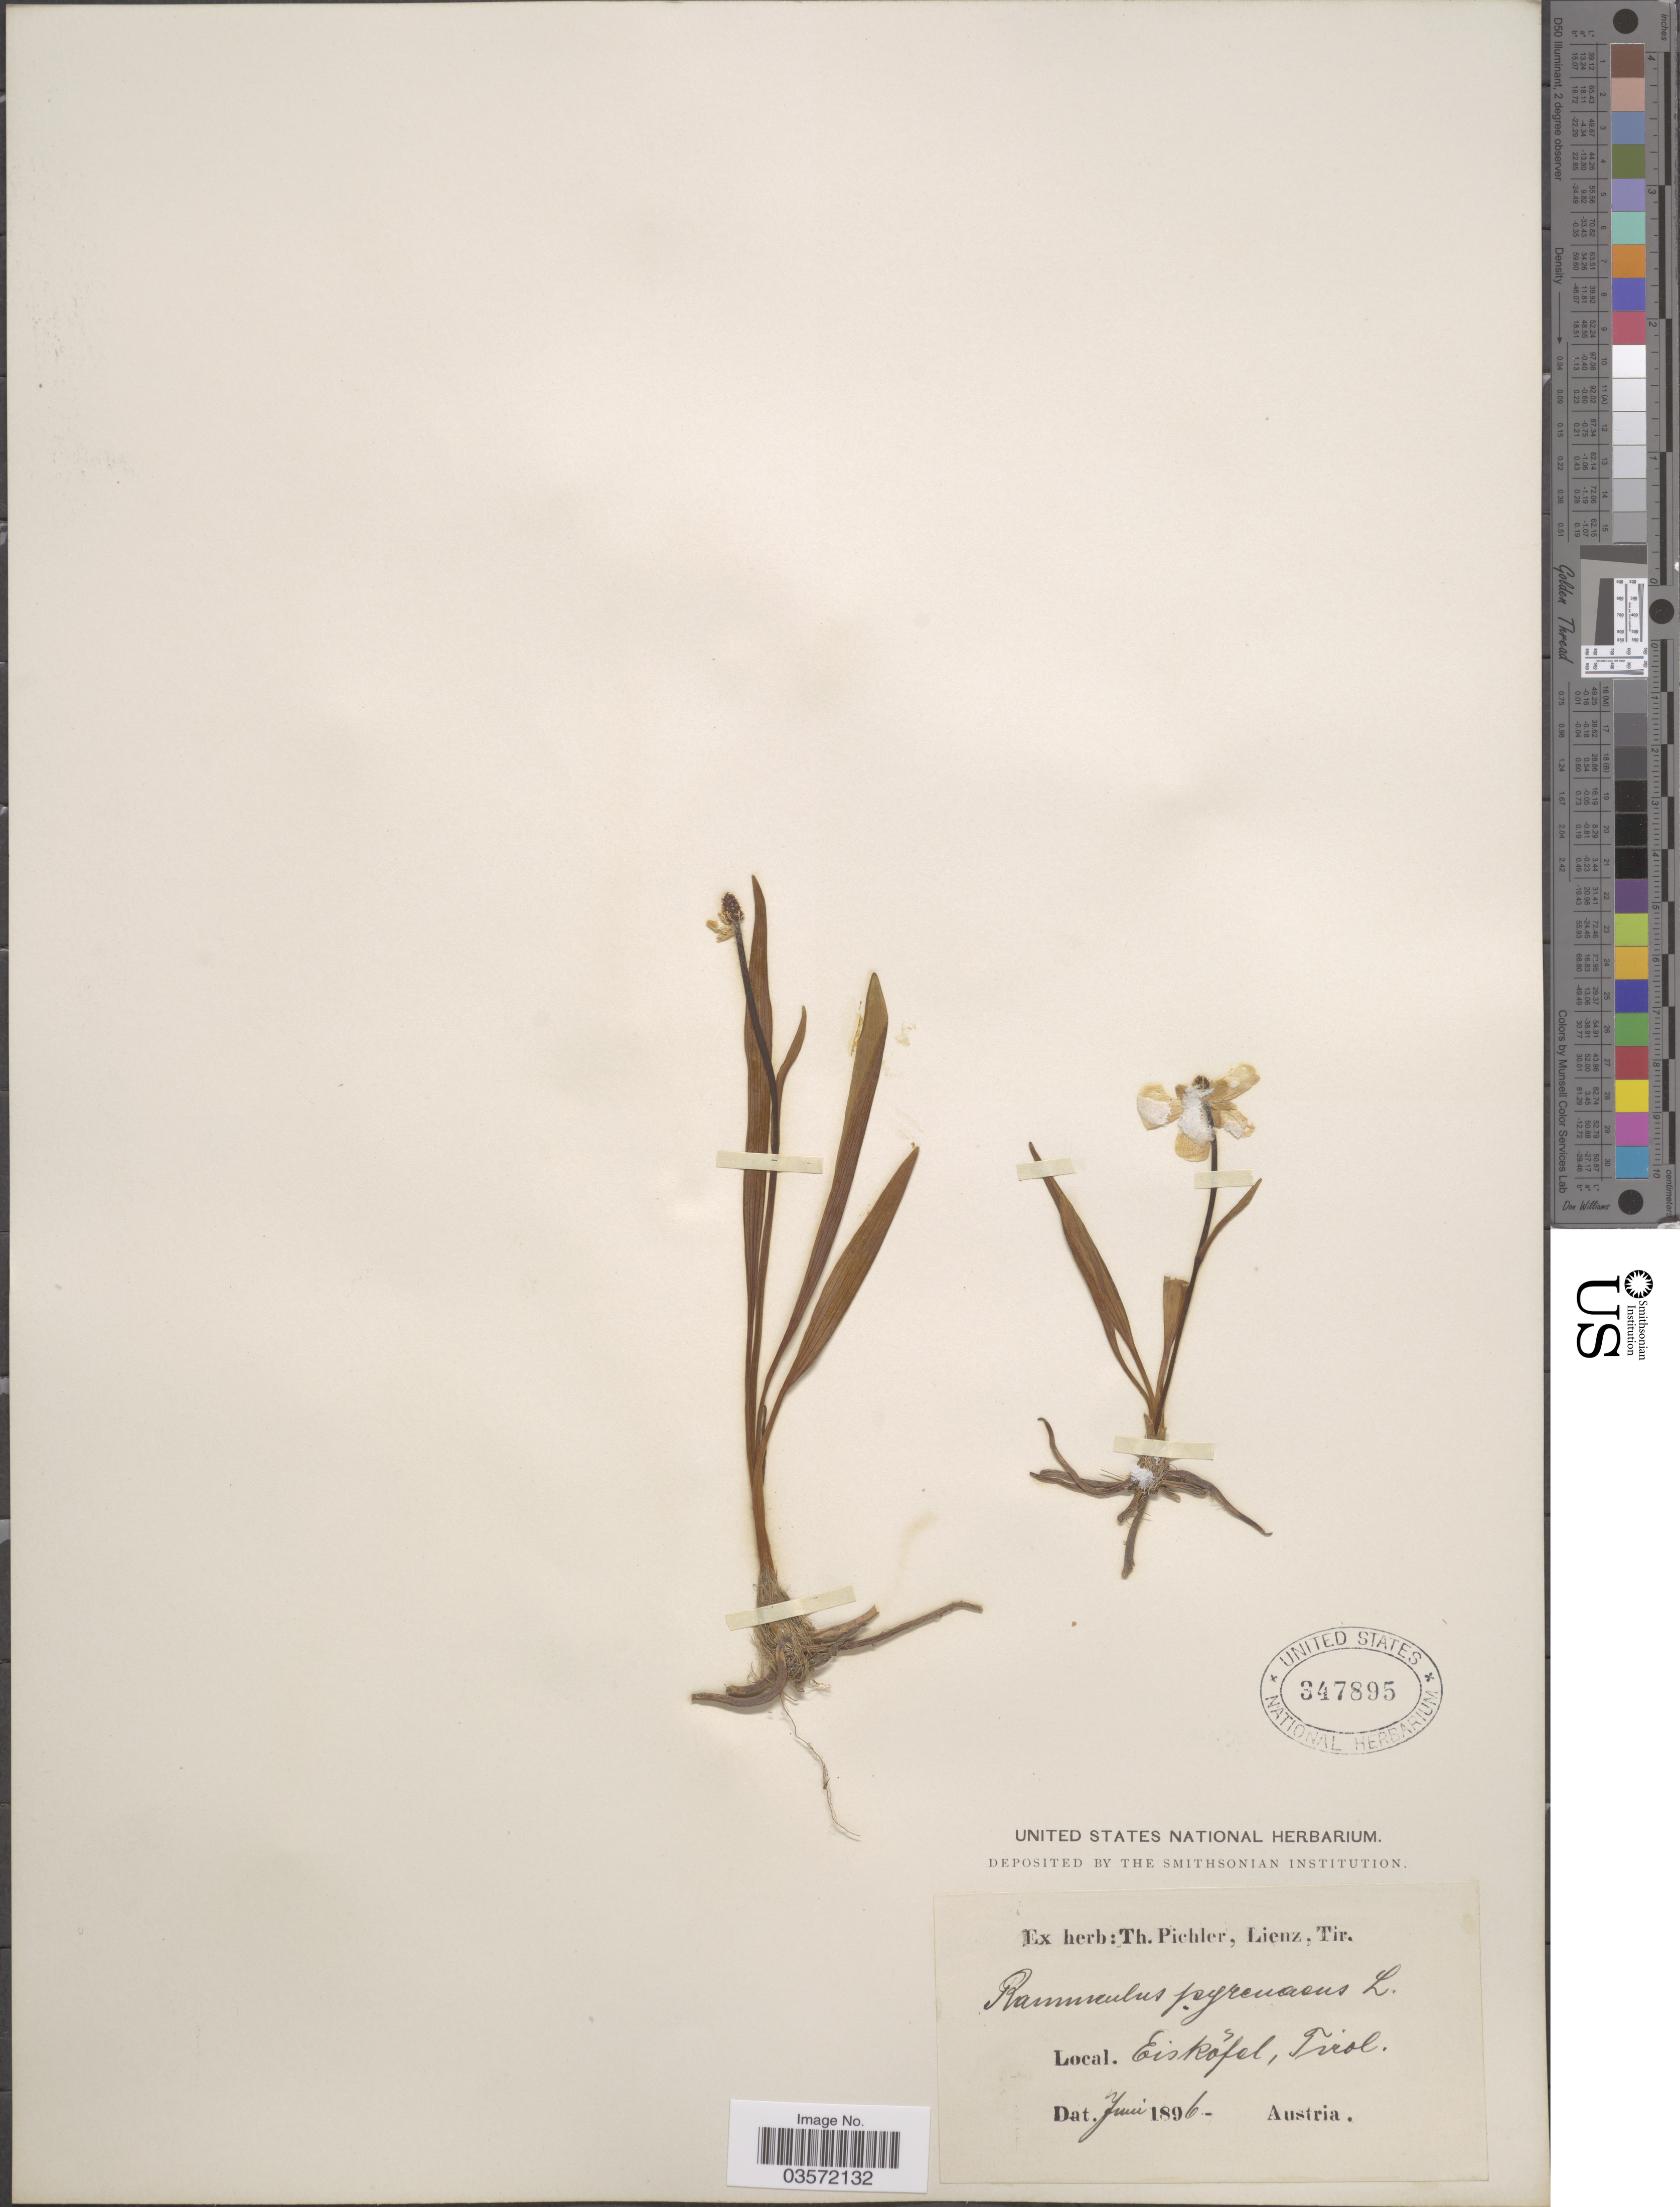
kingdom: Plantae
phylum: Tracheophyta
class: Magnoliopsida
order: Ranunculales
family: Ranunculaceae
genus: Ranunculus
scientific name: Ranunculus pyrenaeus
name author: L.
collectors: ex herb. T. Pichler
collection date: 1896-06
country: Austria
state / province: Tirol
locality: Eiskofel.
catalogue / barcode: US 347895